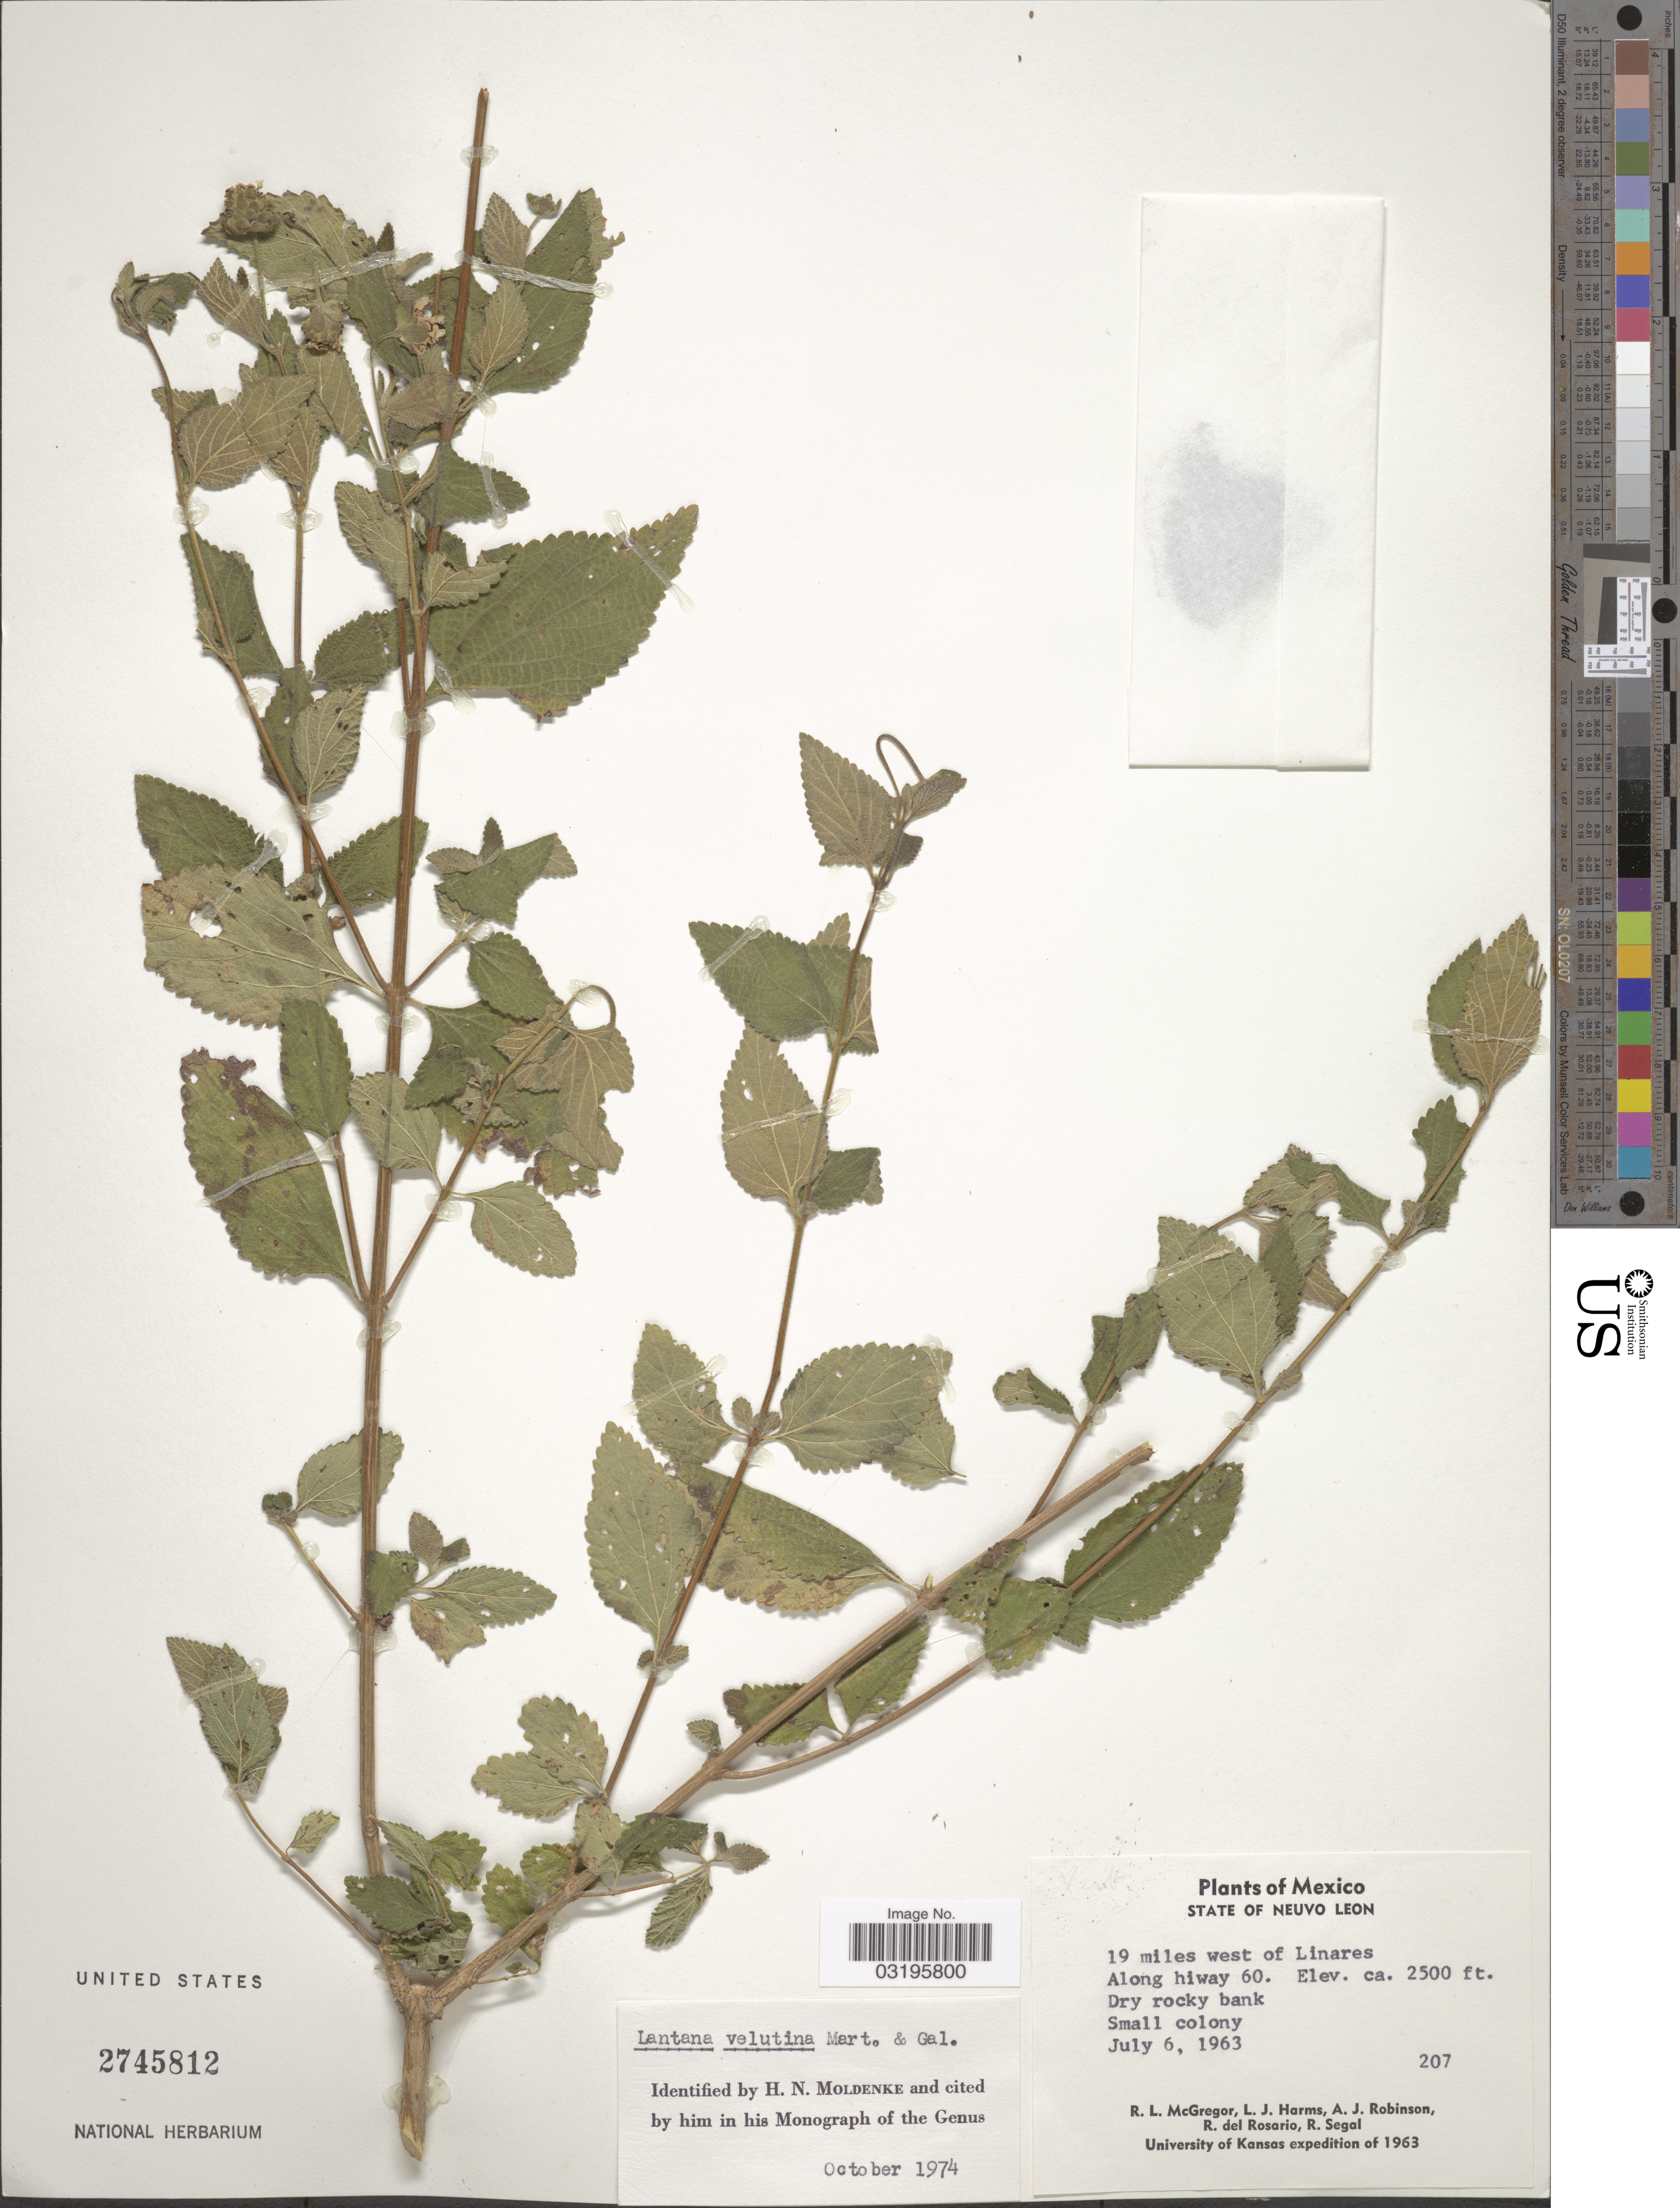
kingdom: Plantae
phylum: Tracheophyta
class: Magnoliopsida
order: Lamiales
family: Verbenaceae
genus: Lantana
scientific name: Lantana velutina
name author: M. Martens & Galeotti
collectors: R. McGregor, L. Harms, A. J. Robinson, R. del Rosario & R. Segal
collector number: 207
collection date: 1963-07-06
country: Mexico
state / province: Nuevo León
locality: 19 miles west of Linhares. Along hiway 60.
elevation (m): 762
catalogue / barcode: US 2745812